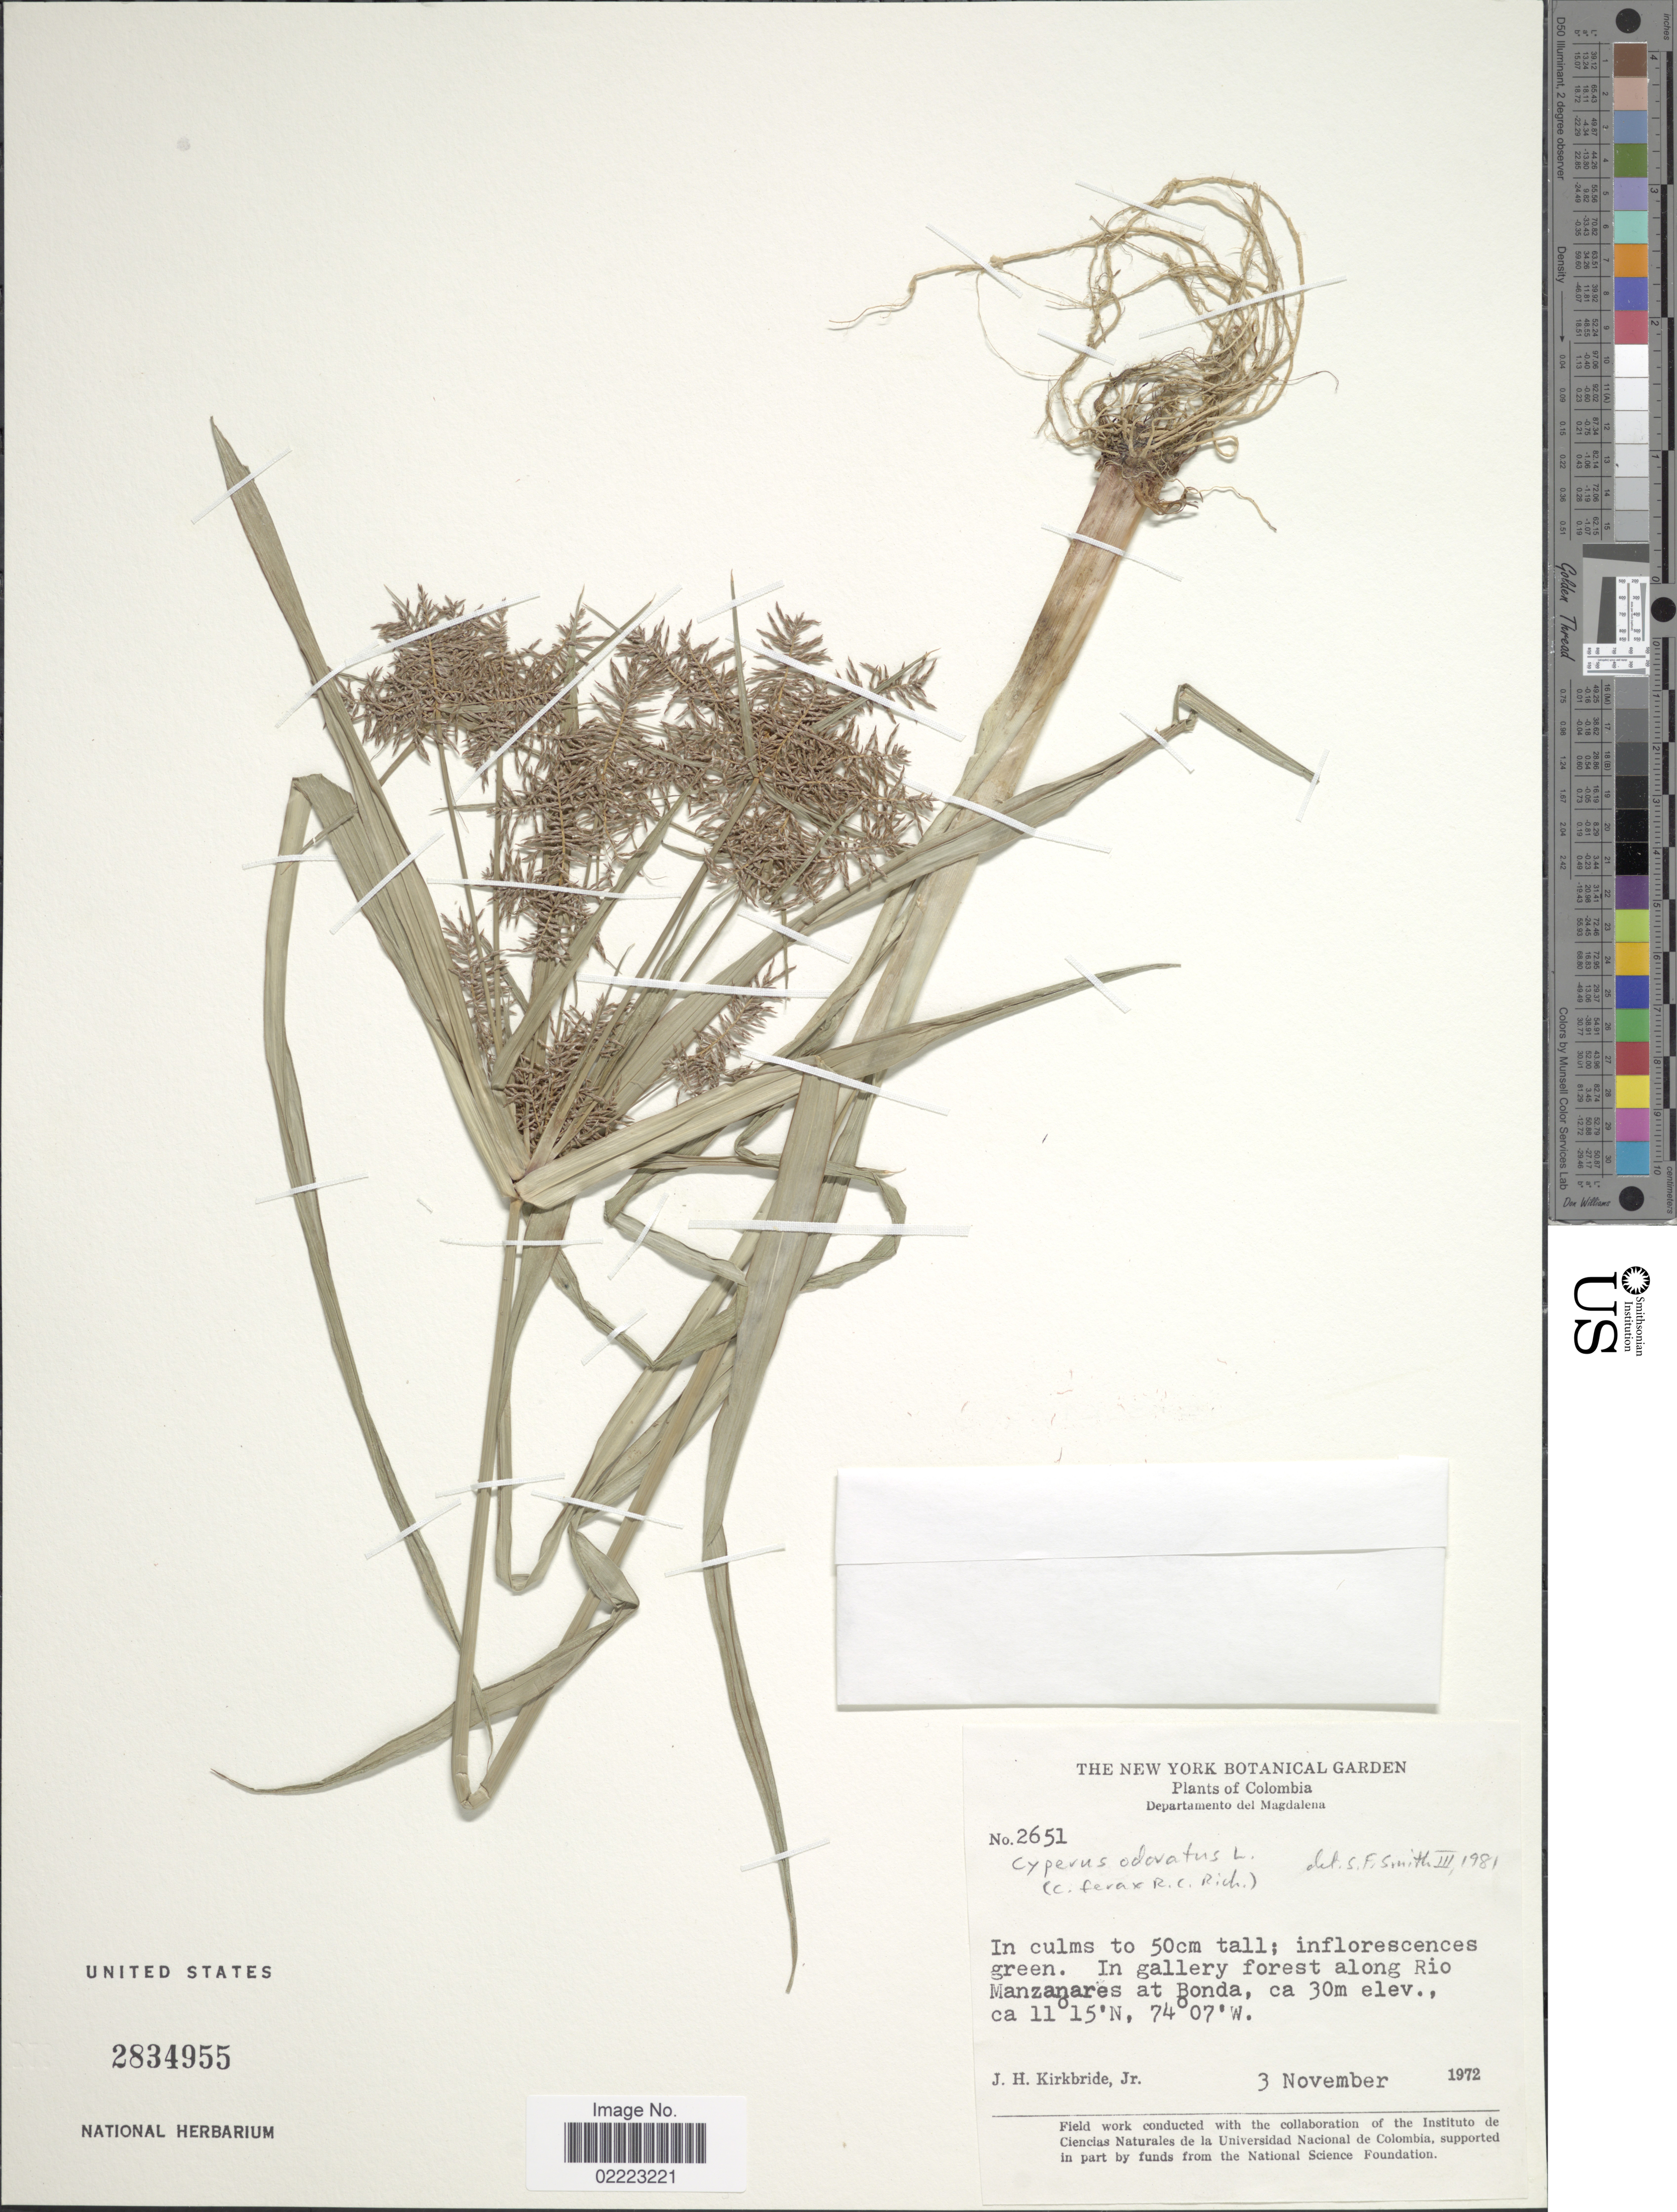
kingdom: Plantae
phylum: Tracheophyta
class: Liliopsida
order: Poales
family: Cyperaceae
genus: Cyperus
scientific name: Cyperus odoratus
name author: L.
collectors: J. H. Kirkbride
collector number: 2651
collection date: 1972-11-03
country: Colombia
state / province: Magdalena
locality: Departamento del Magdalena, In gallery forest along Rio Manzanares at Bonda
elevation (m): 30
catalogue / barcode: US 2834955